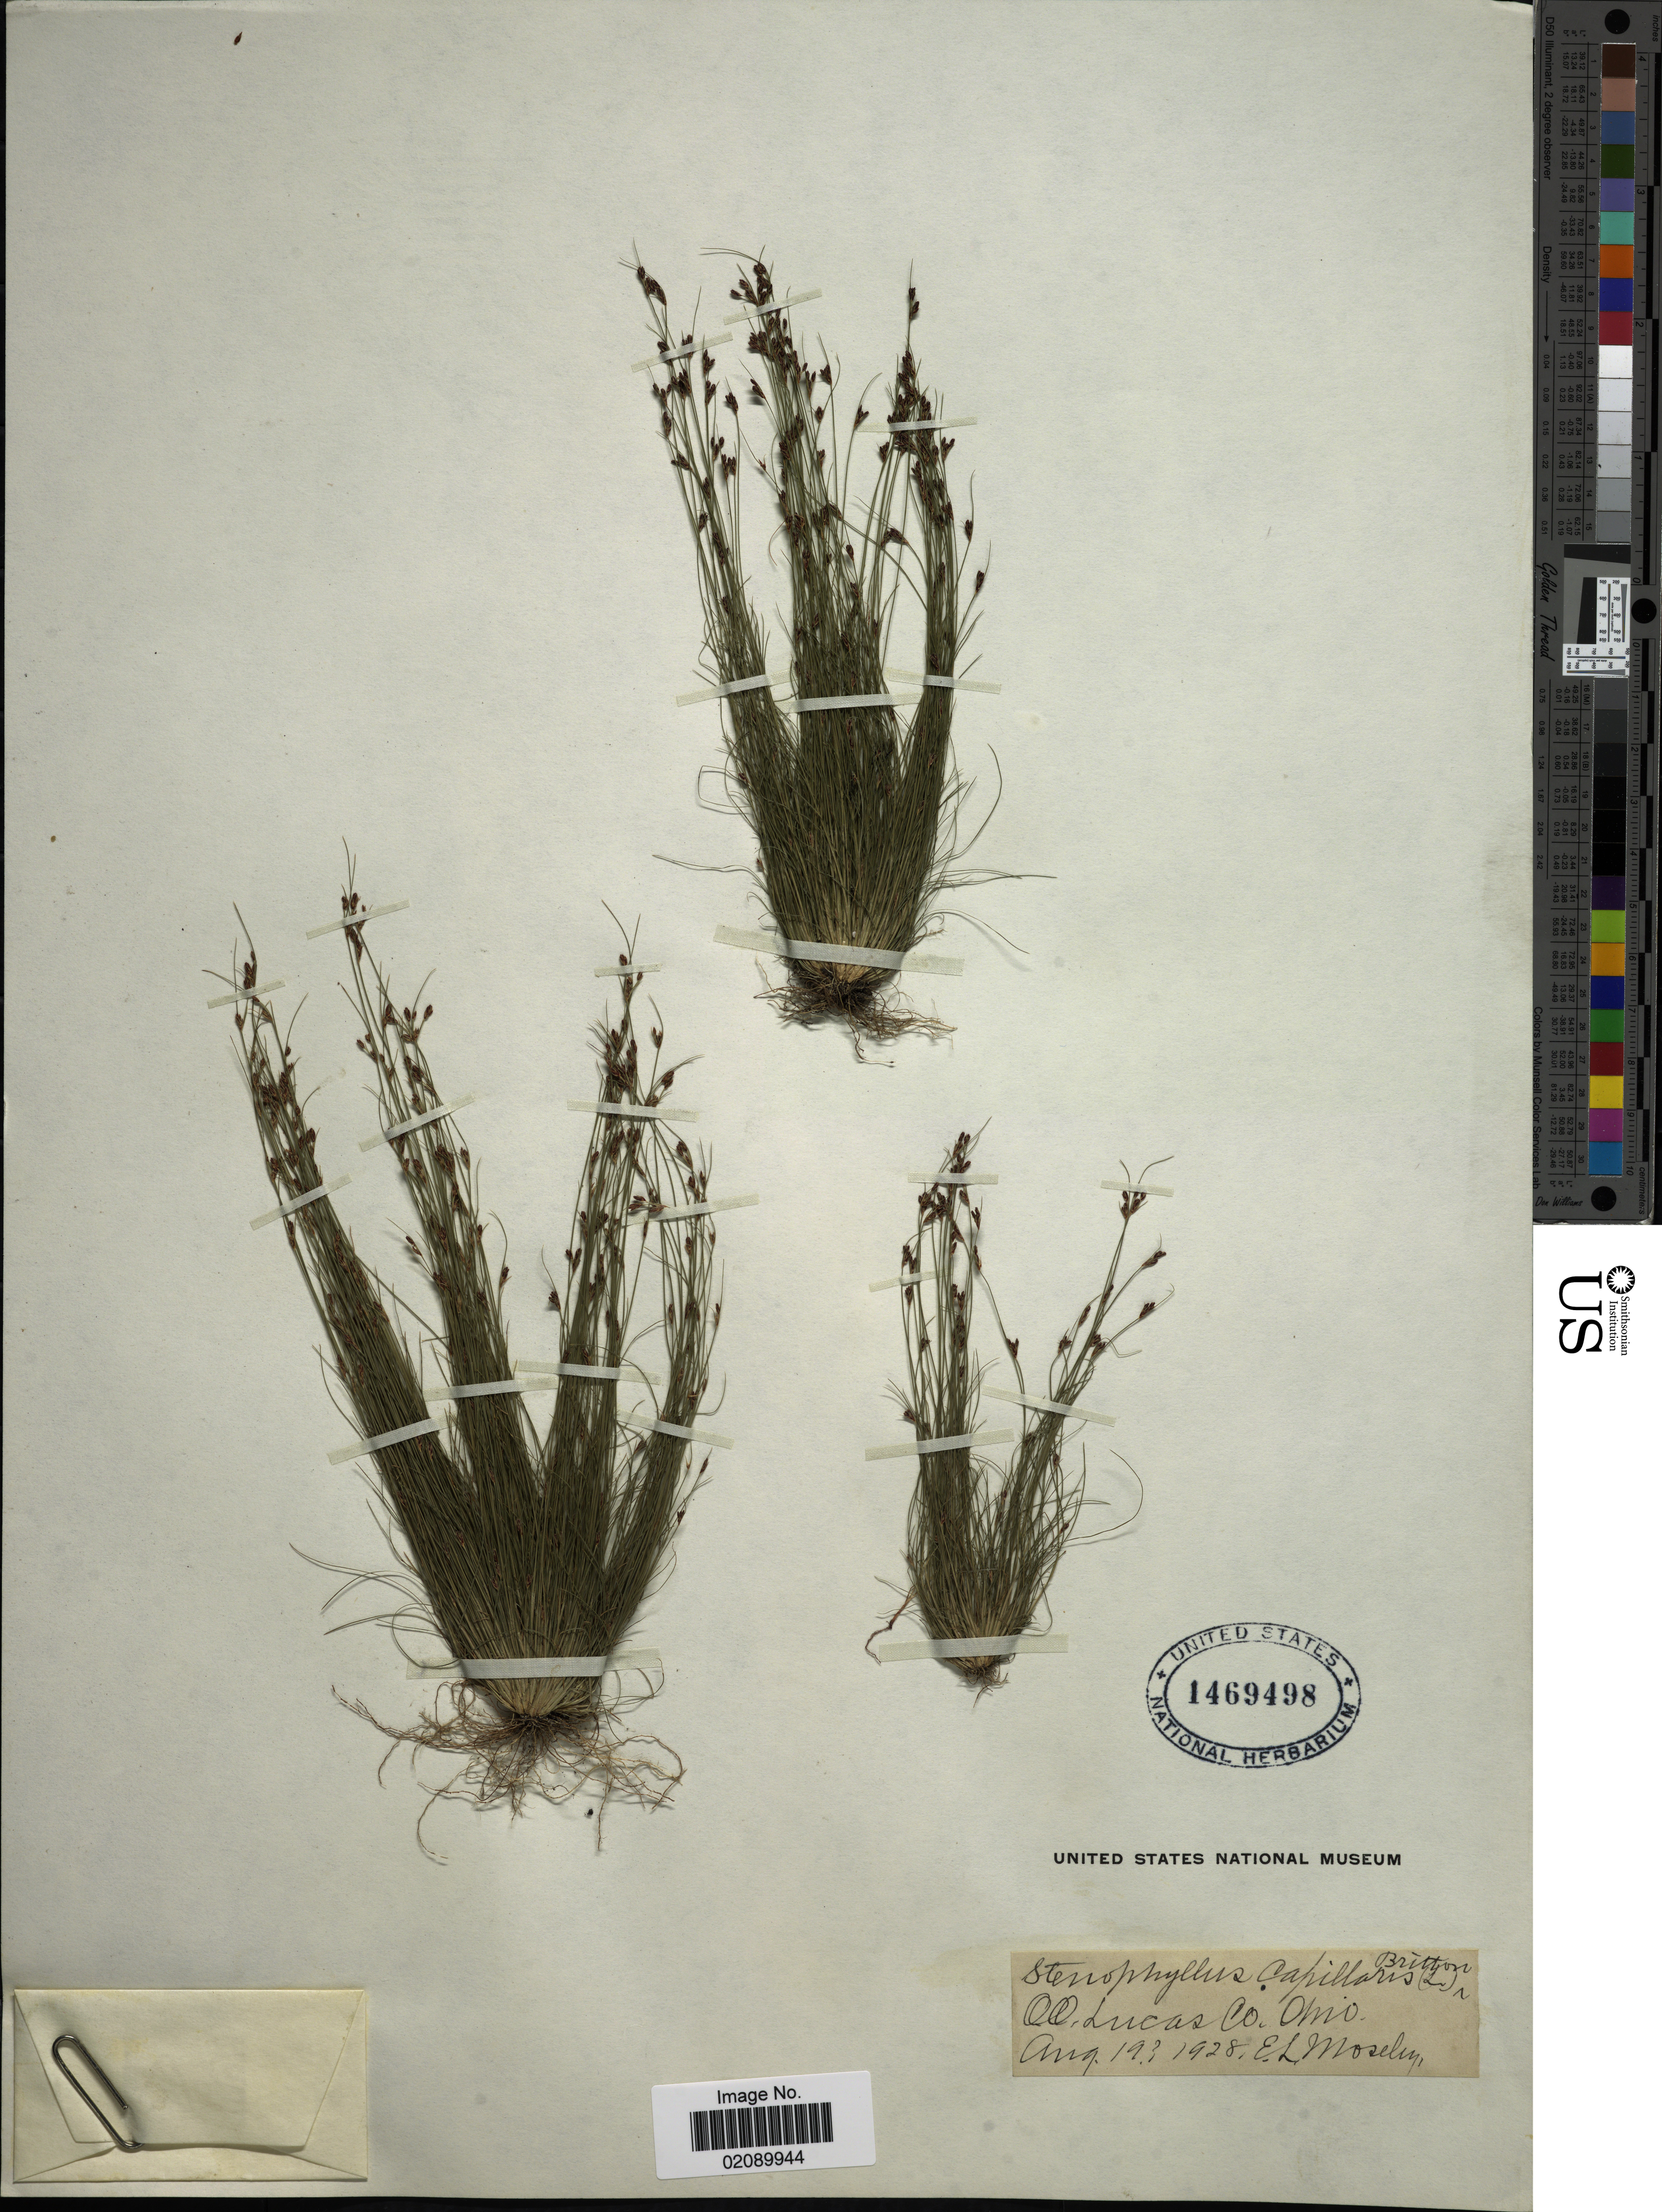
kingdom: Plantae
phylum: Tracheophyta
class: Liliopsida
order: Poales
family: Cyperaceae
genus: Bulbostylis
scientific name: Bulbostylis capillaris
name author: (L.) Kunth ex C.B. Clarke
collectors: E. Moseley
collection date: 1928-08-19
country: United States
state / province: Ohio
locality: Lucas Co.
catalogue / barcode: US 1469498